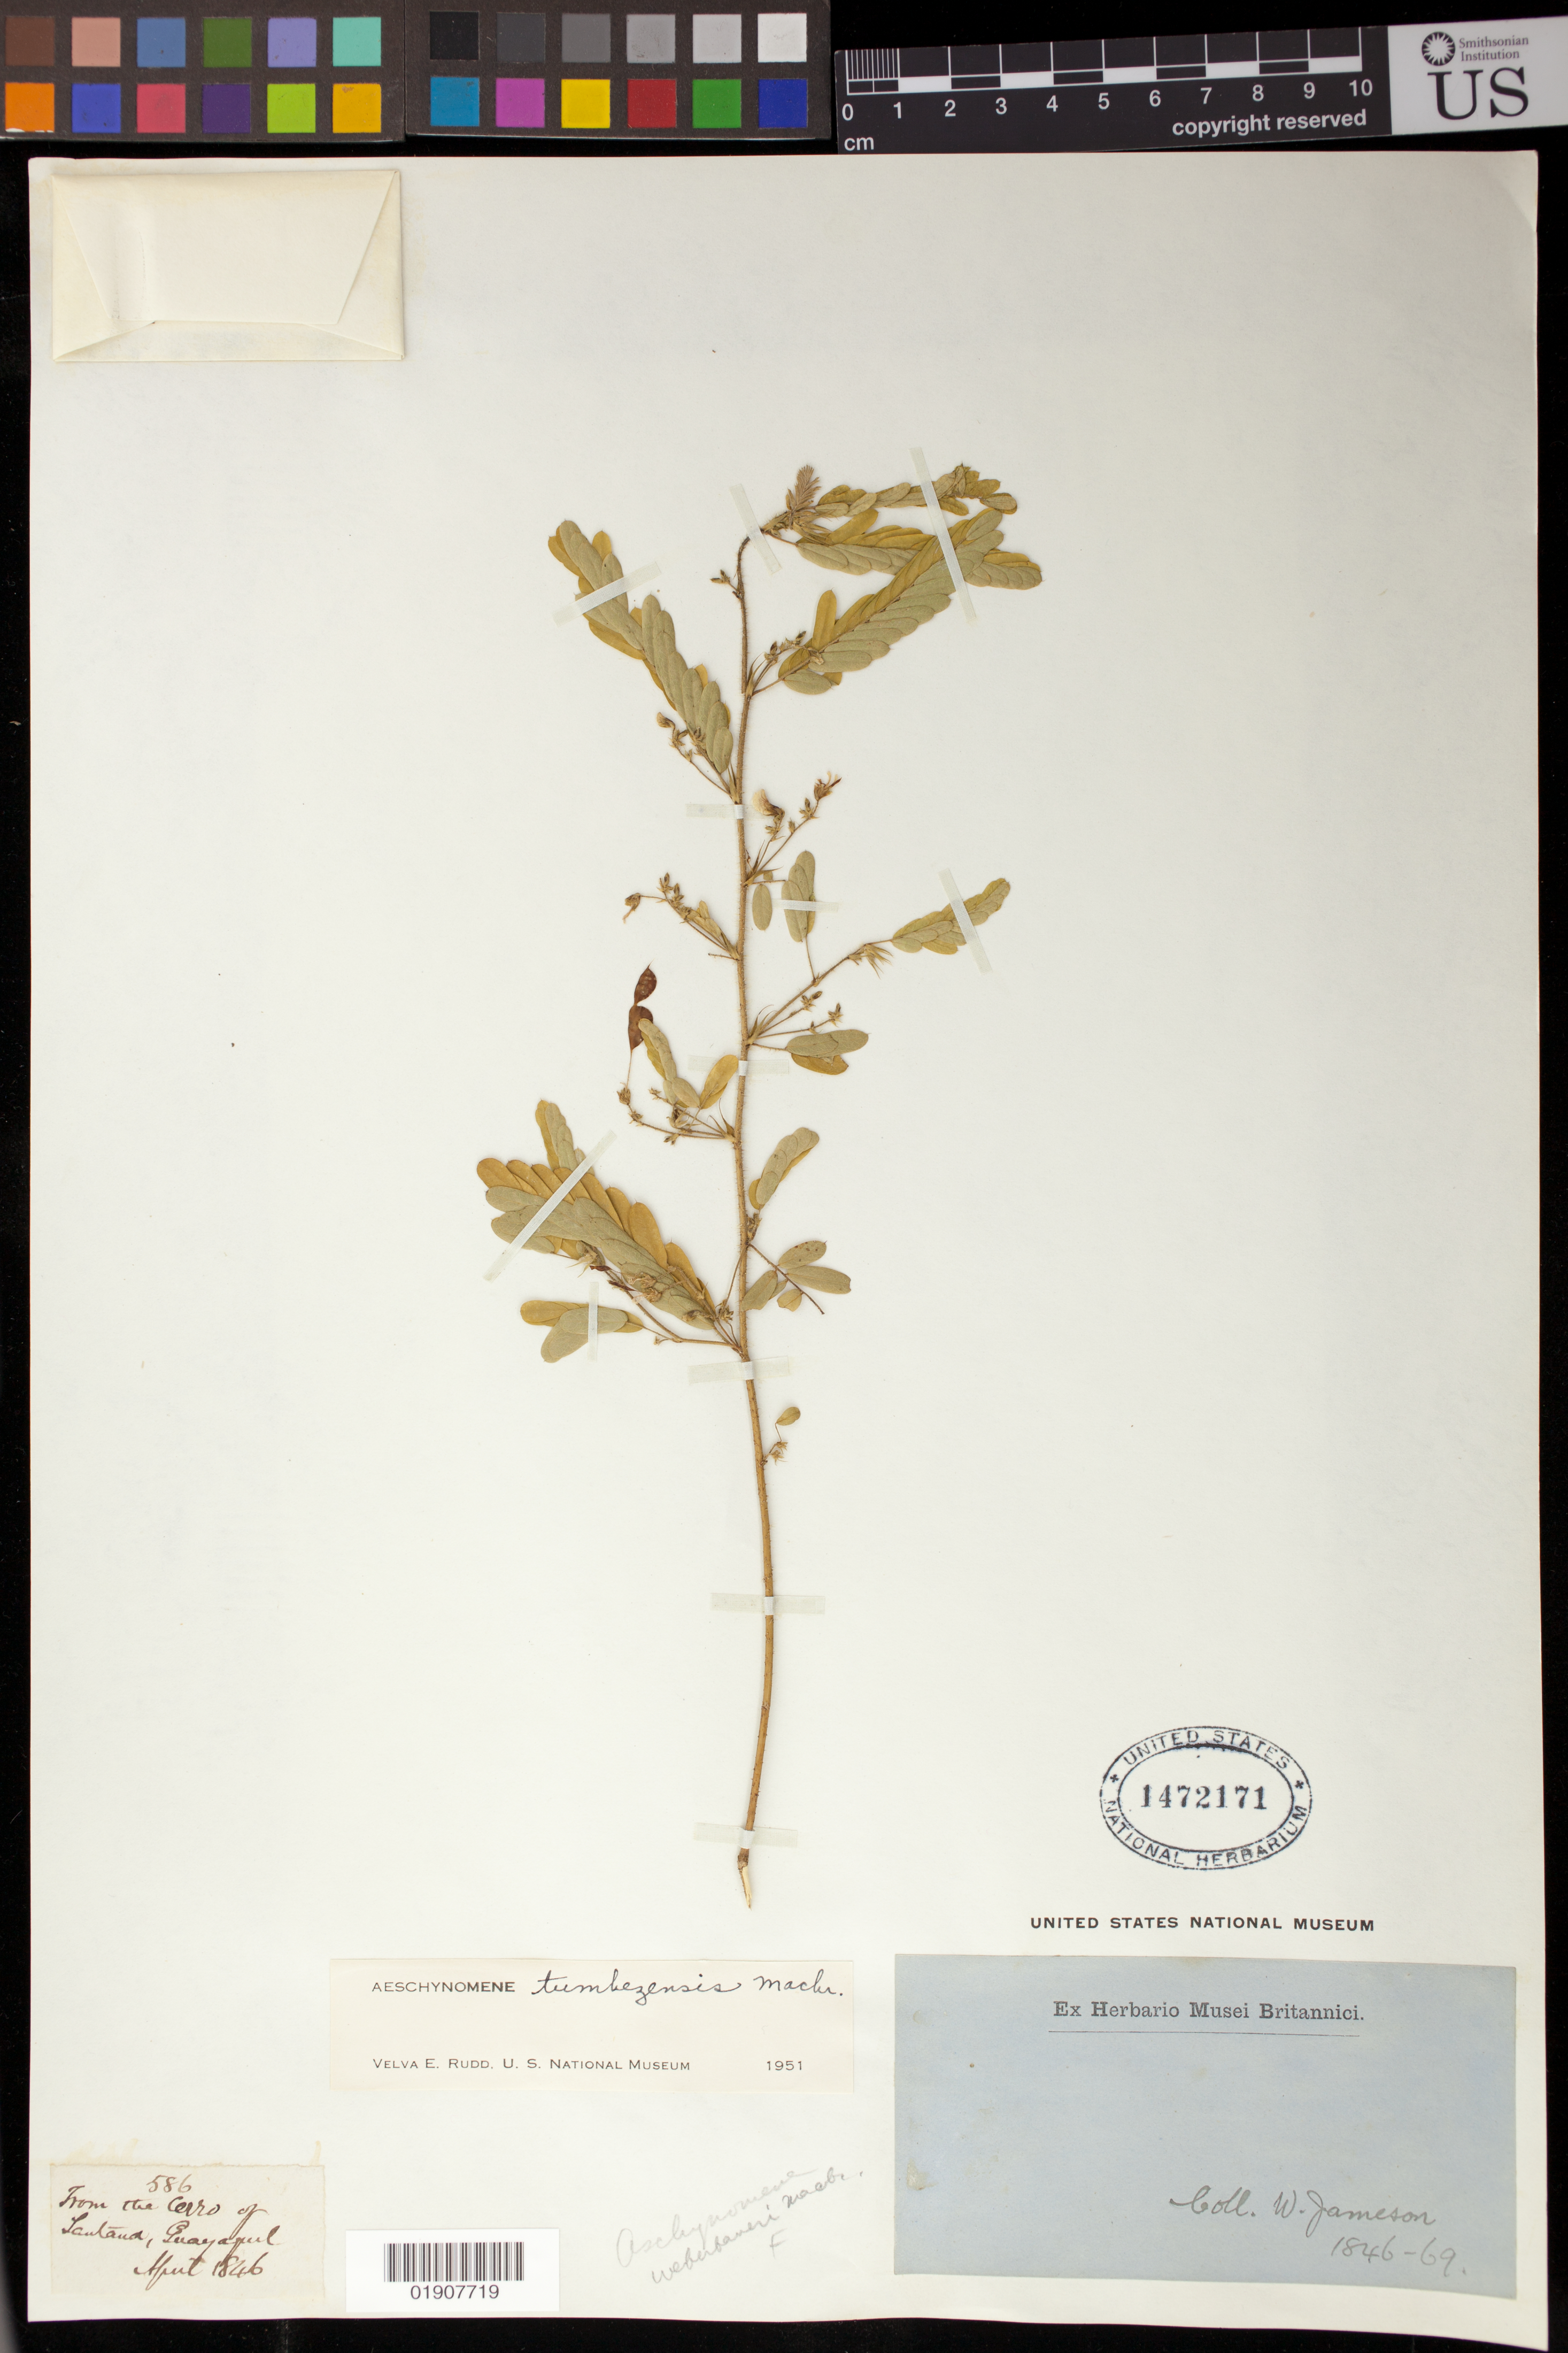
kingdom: Plantae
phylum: Tracheophyta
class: Magnoliopsida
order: Fabales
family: Fabaceae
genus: Aeschynomene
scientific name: Aeschynomene tumbezensis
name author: J.F. Macbr.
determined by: Rudd, V. E.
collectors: W. Jameson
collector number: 586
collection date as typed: April 1846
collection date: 1846-04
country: Ecuador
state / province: Guayas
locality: From the Cerro of Santana, Guayaquil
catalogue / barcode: US 1472171